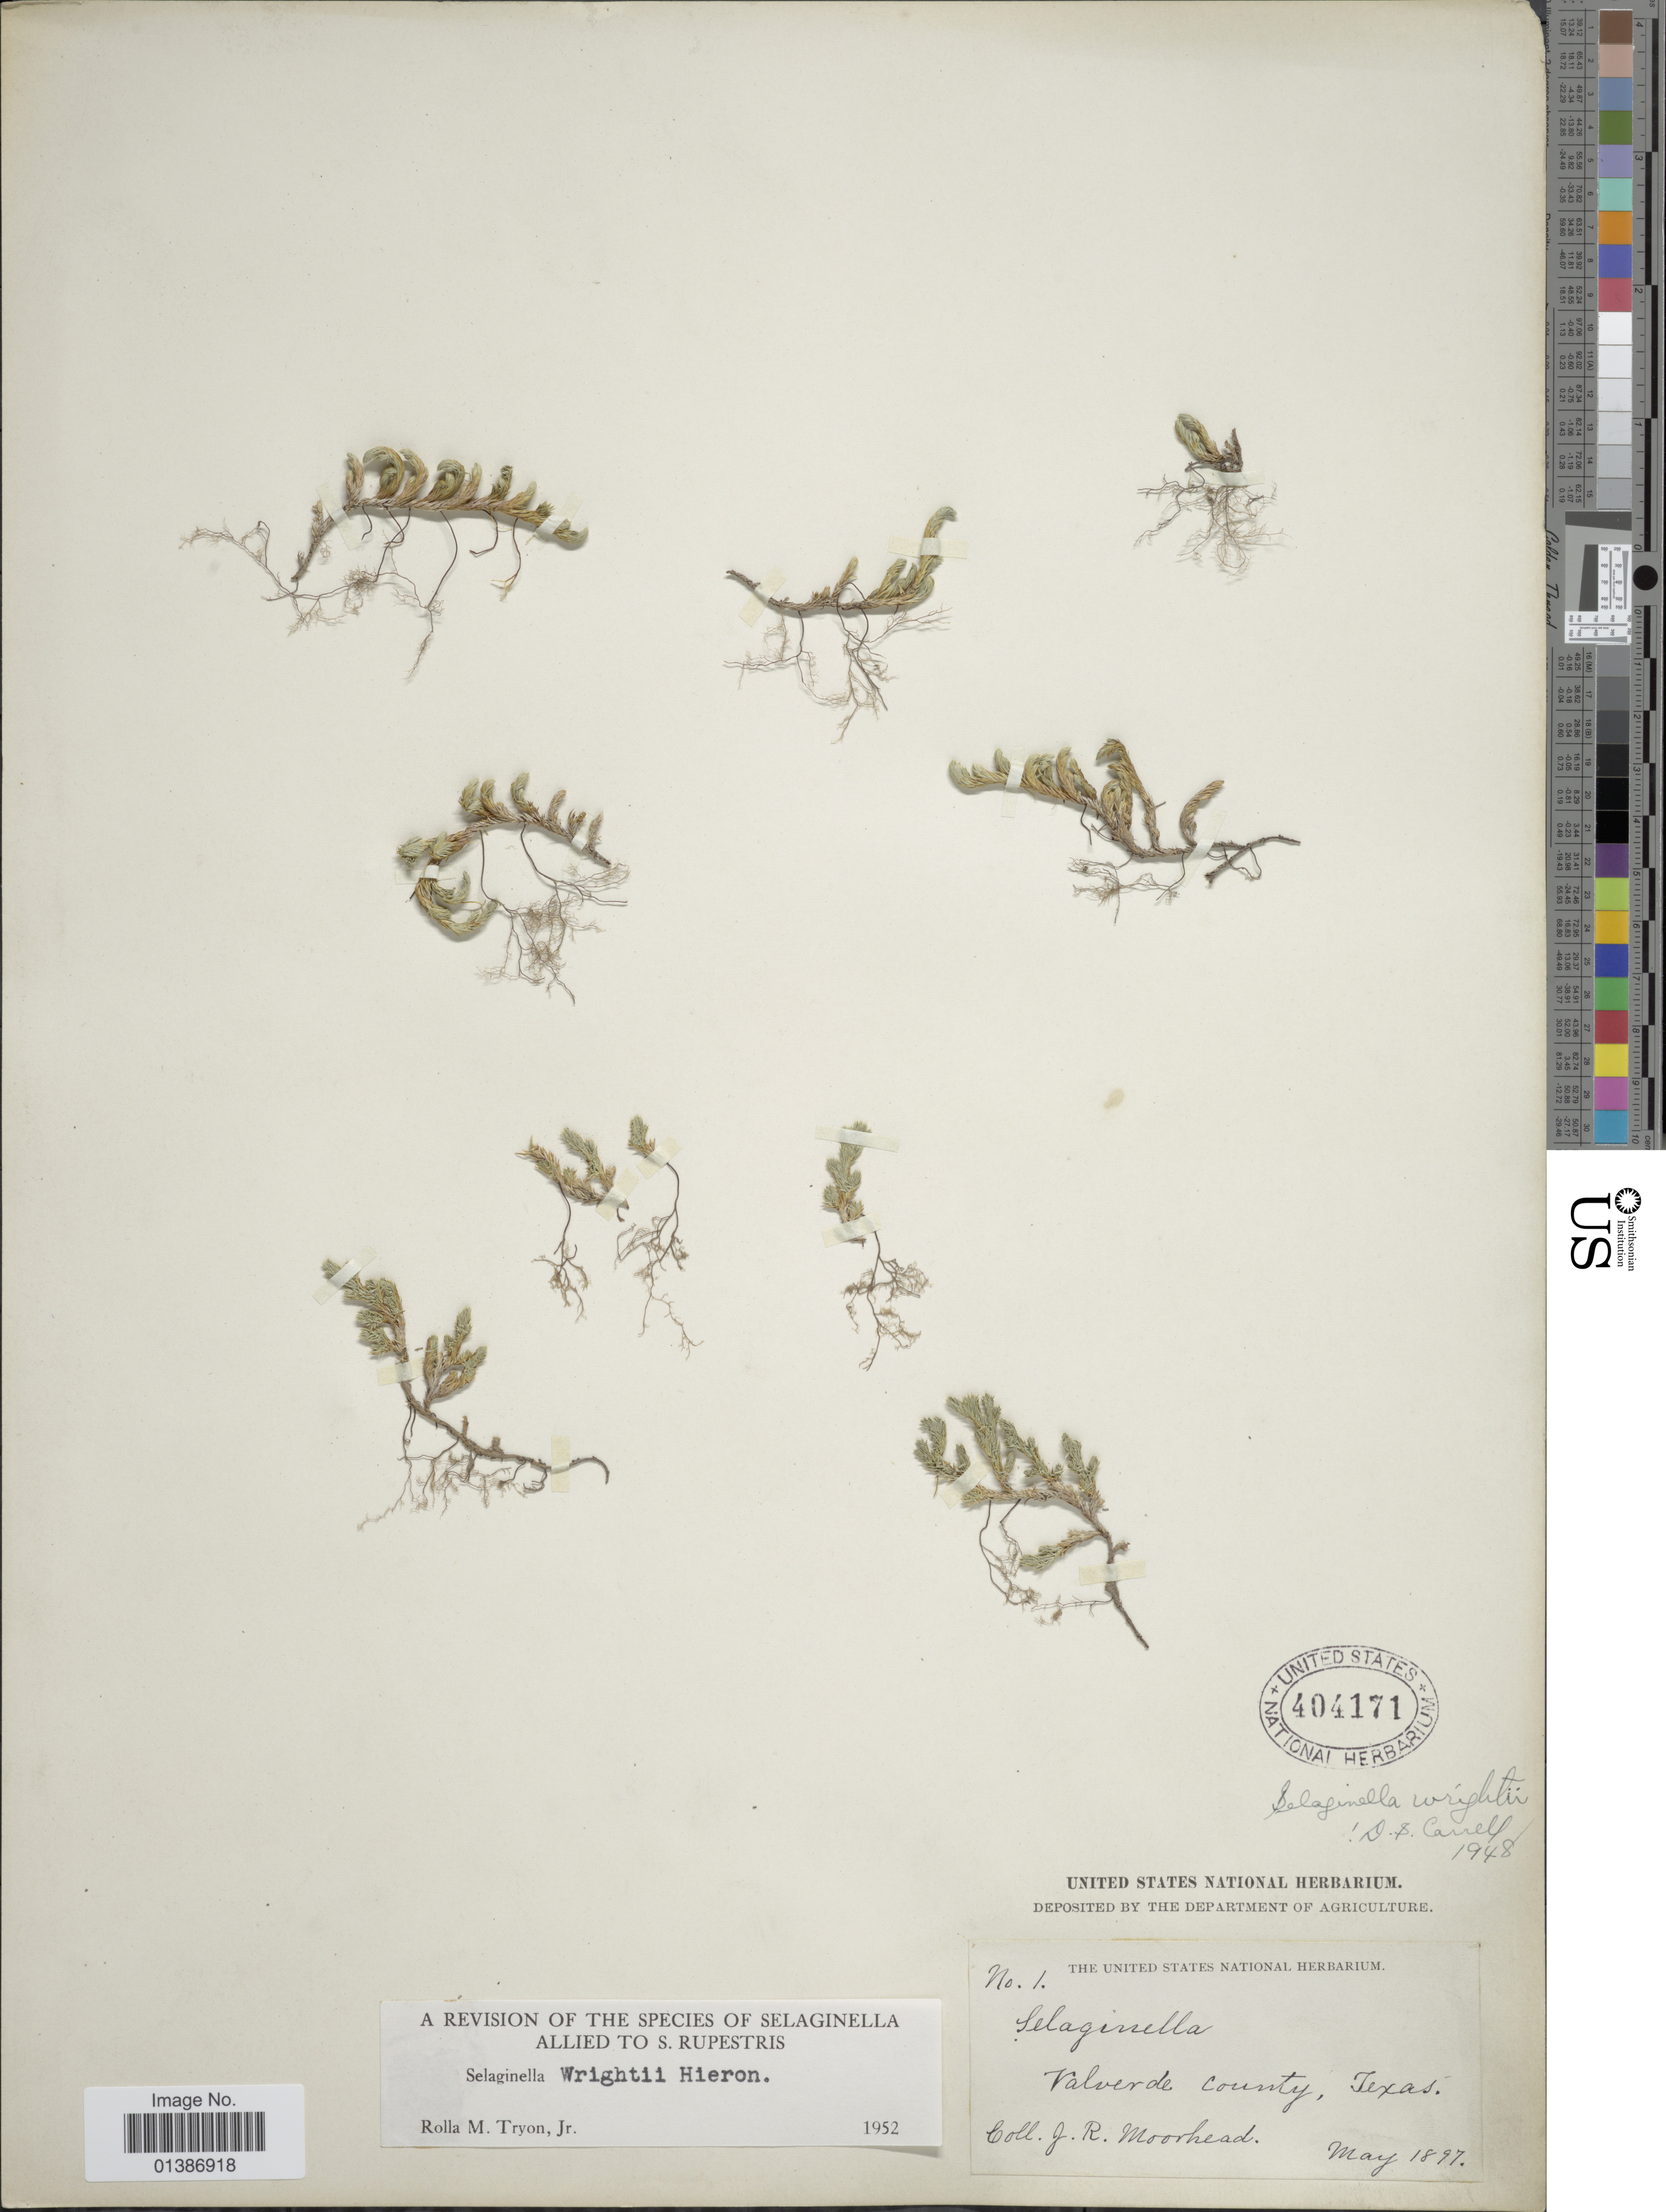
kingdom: Plantae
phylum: Tracheophyta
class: Lycopodiopsida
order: Selaginellales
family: Selaginellaceae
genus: Selaginella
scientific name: Selaginella wrightii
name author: Hieron.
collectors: J. Moorhead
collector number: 1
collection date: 1897-05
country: United States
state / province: Texas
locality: Valverde County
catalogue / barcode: US 404171